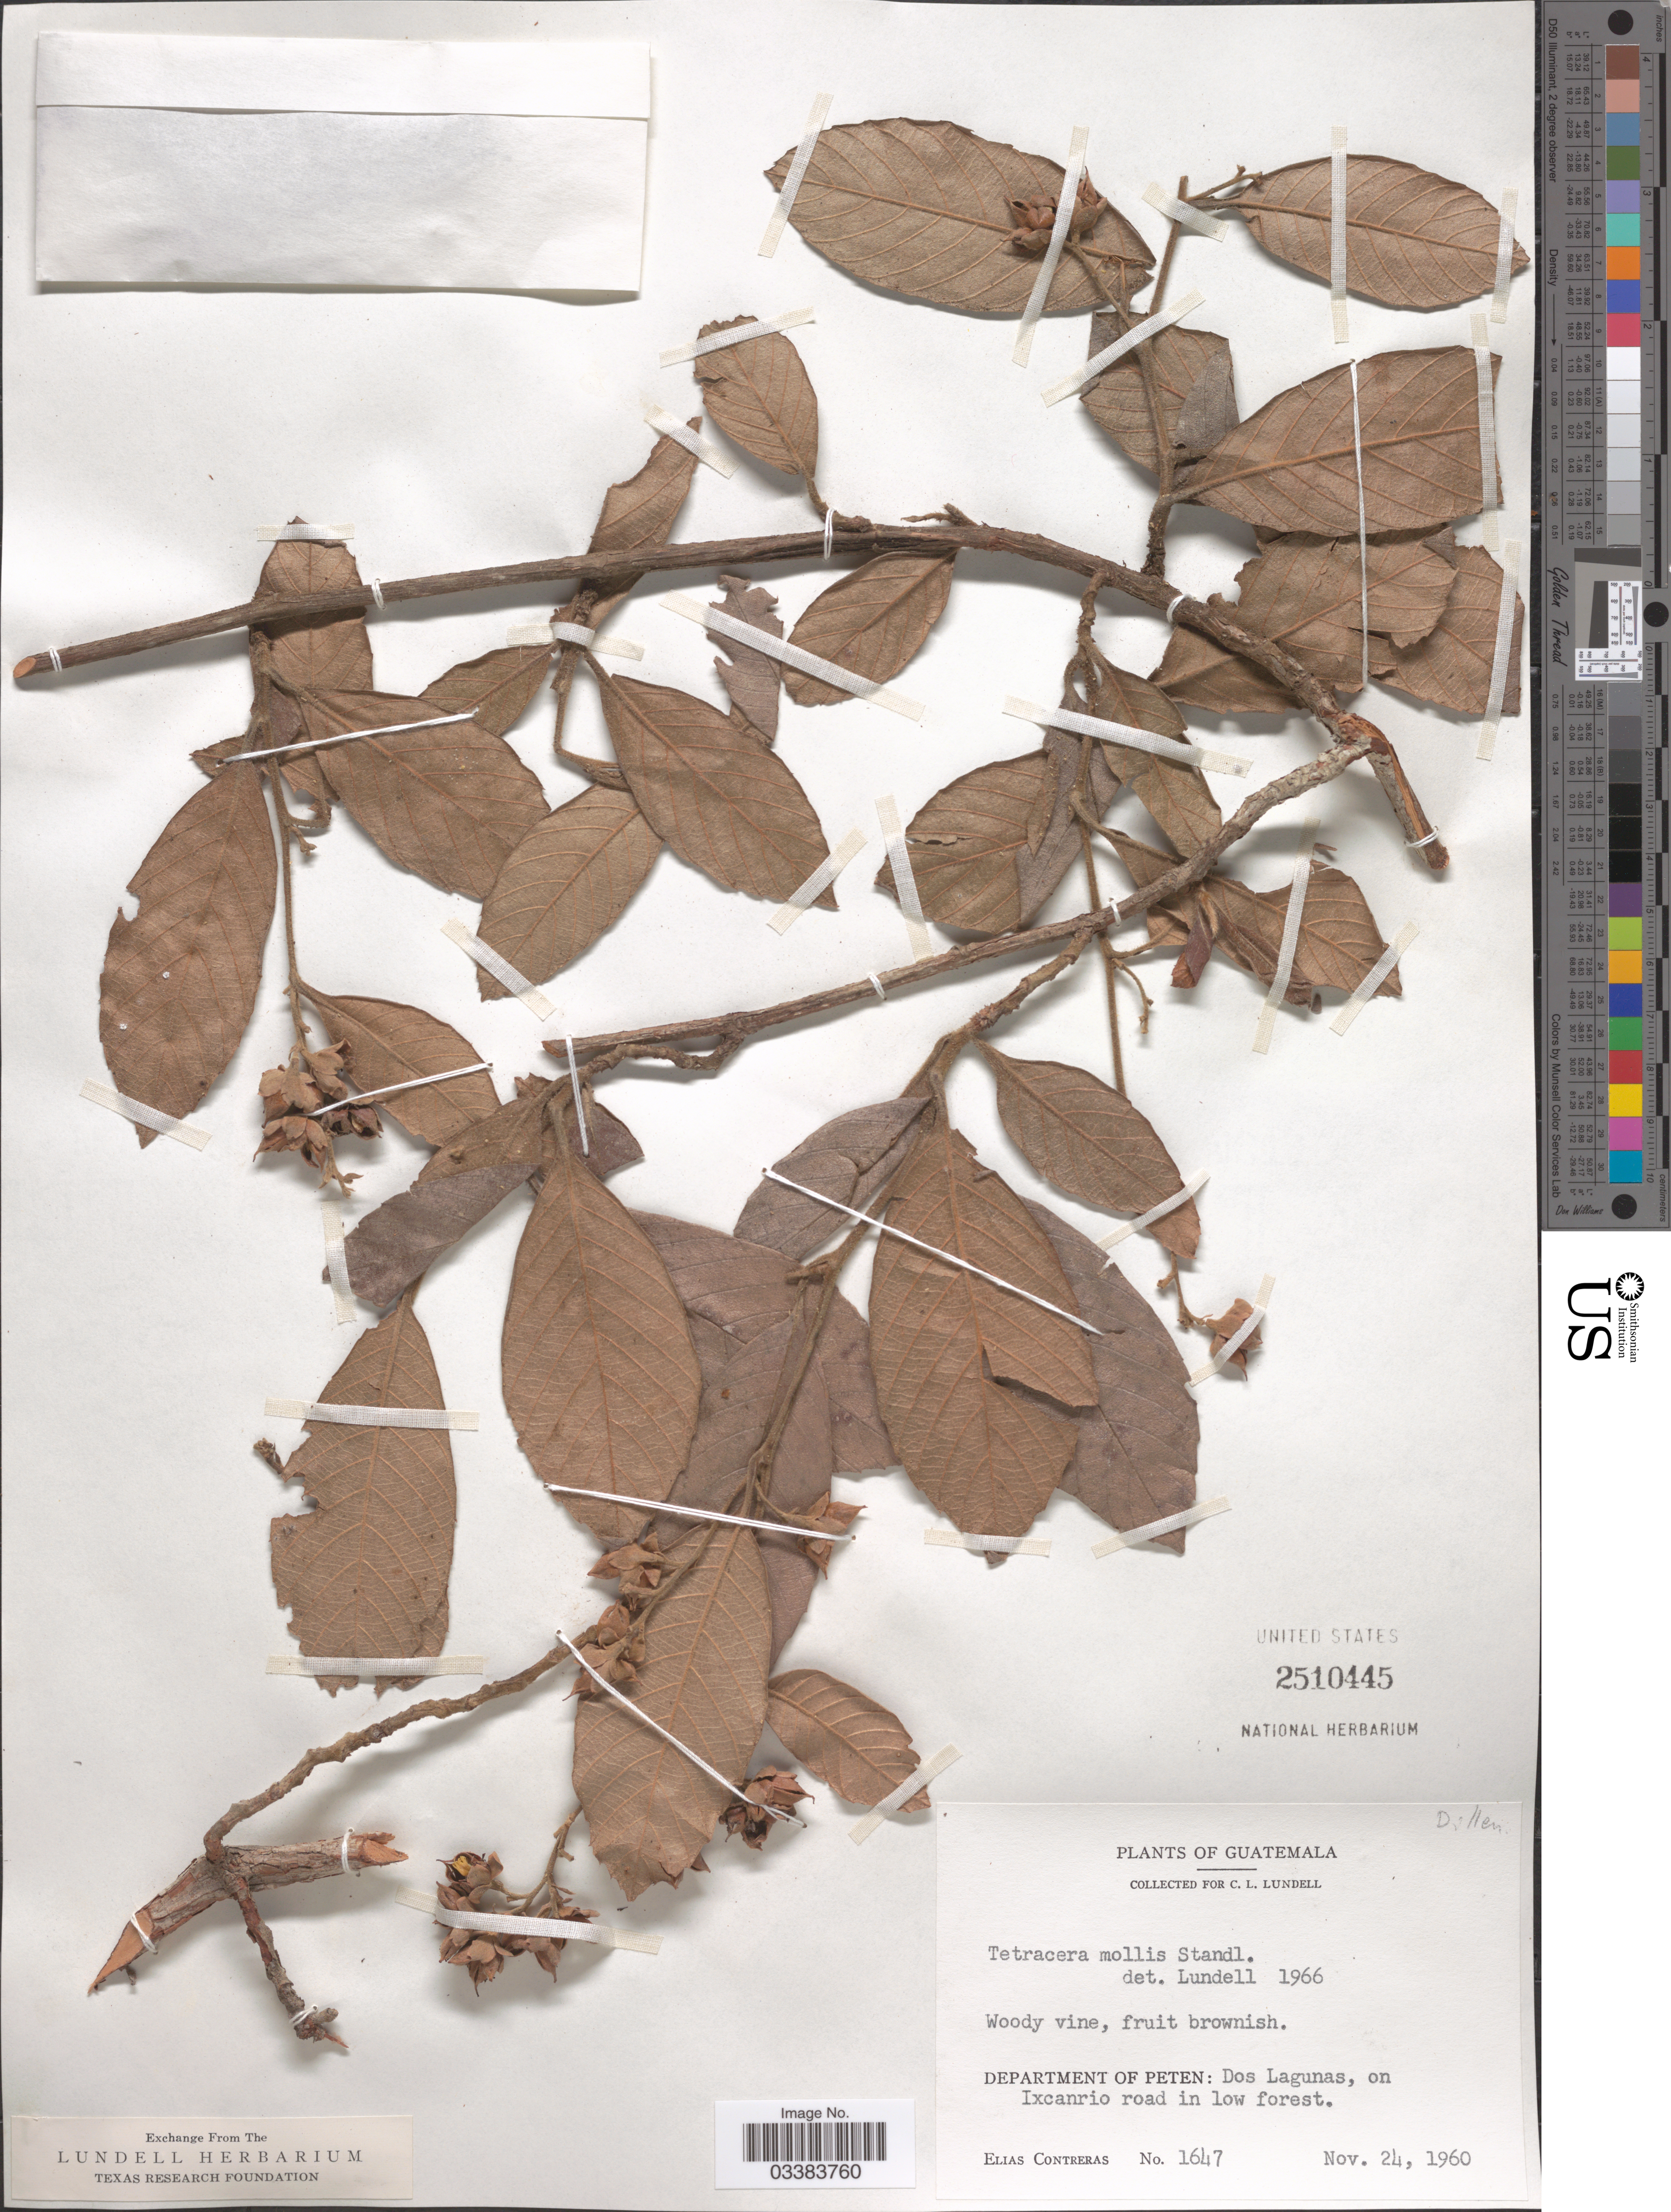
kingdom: Plantae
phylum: Tracheophyta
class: Magnoliopsida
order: Dilleniales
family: Dilleniaceae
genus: Tetracera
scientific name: Tetracera mollis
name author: Standl.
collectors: E. Contreras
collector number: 1647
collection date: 1960-11-24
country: Guatemala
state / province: El Petén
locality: Department of Peten: Dos Lagunas, on Ixcanrio road in low forest.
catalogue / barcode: US 2510445